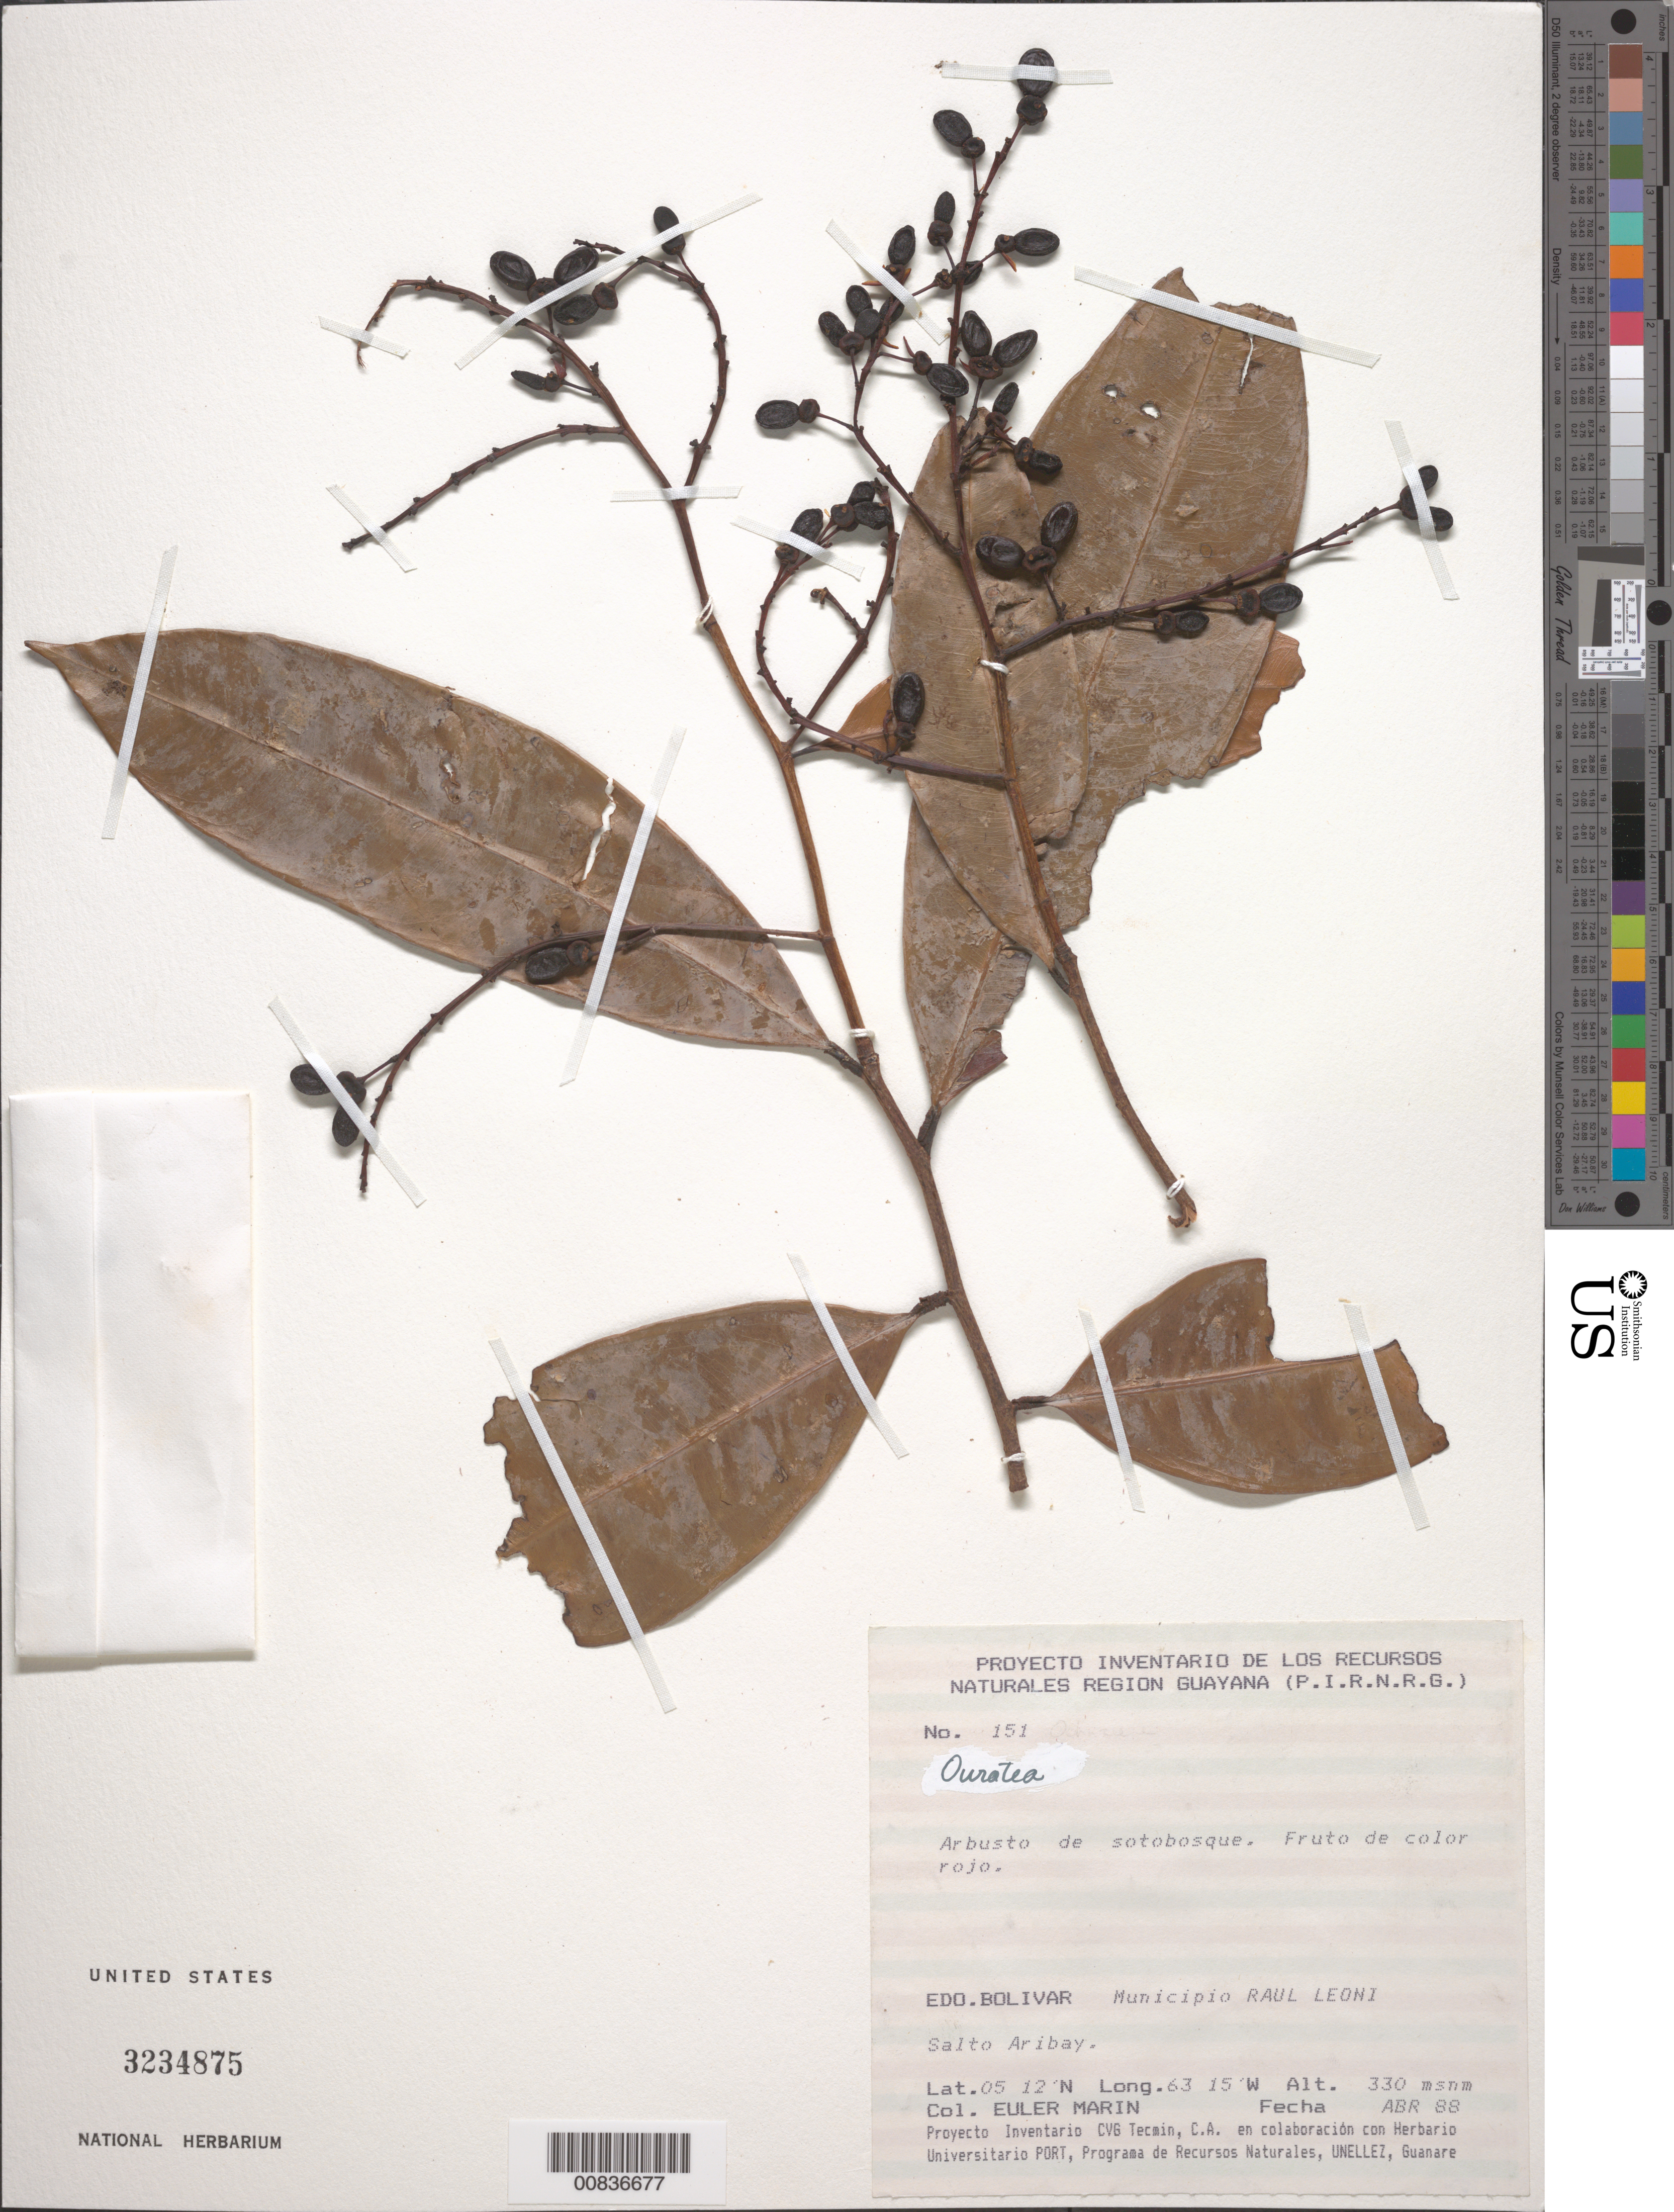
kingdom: Plantae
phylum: Tracheophyta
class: Magnoliopsida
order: Malpighiales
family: Ochnaceae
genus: Ouratea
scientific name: Ouratea sp.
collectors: E. Marin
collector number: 151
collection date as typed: Apr-88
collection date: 1988-04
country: Venezuela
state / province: Bolívar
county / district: Angostura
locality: Mun. Raúl Leoni [=Angostura], Salto Aribay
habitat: Sotobosque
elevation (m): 330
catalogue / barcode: US 3234875